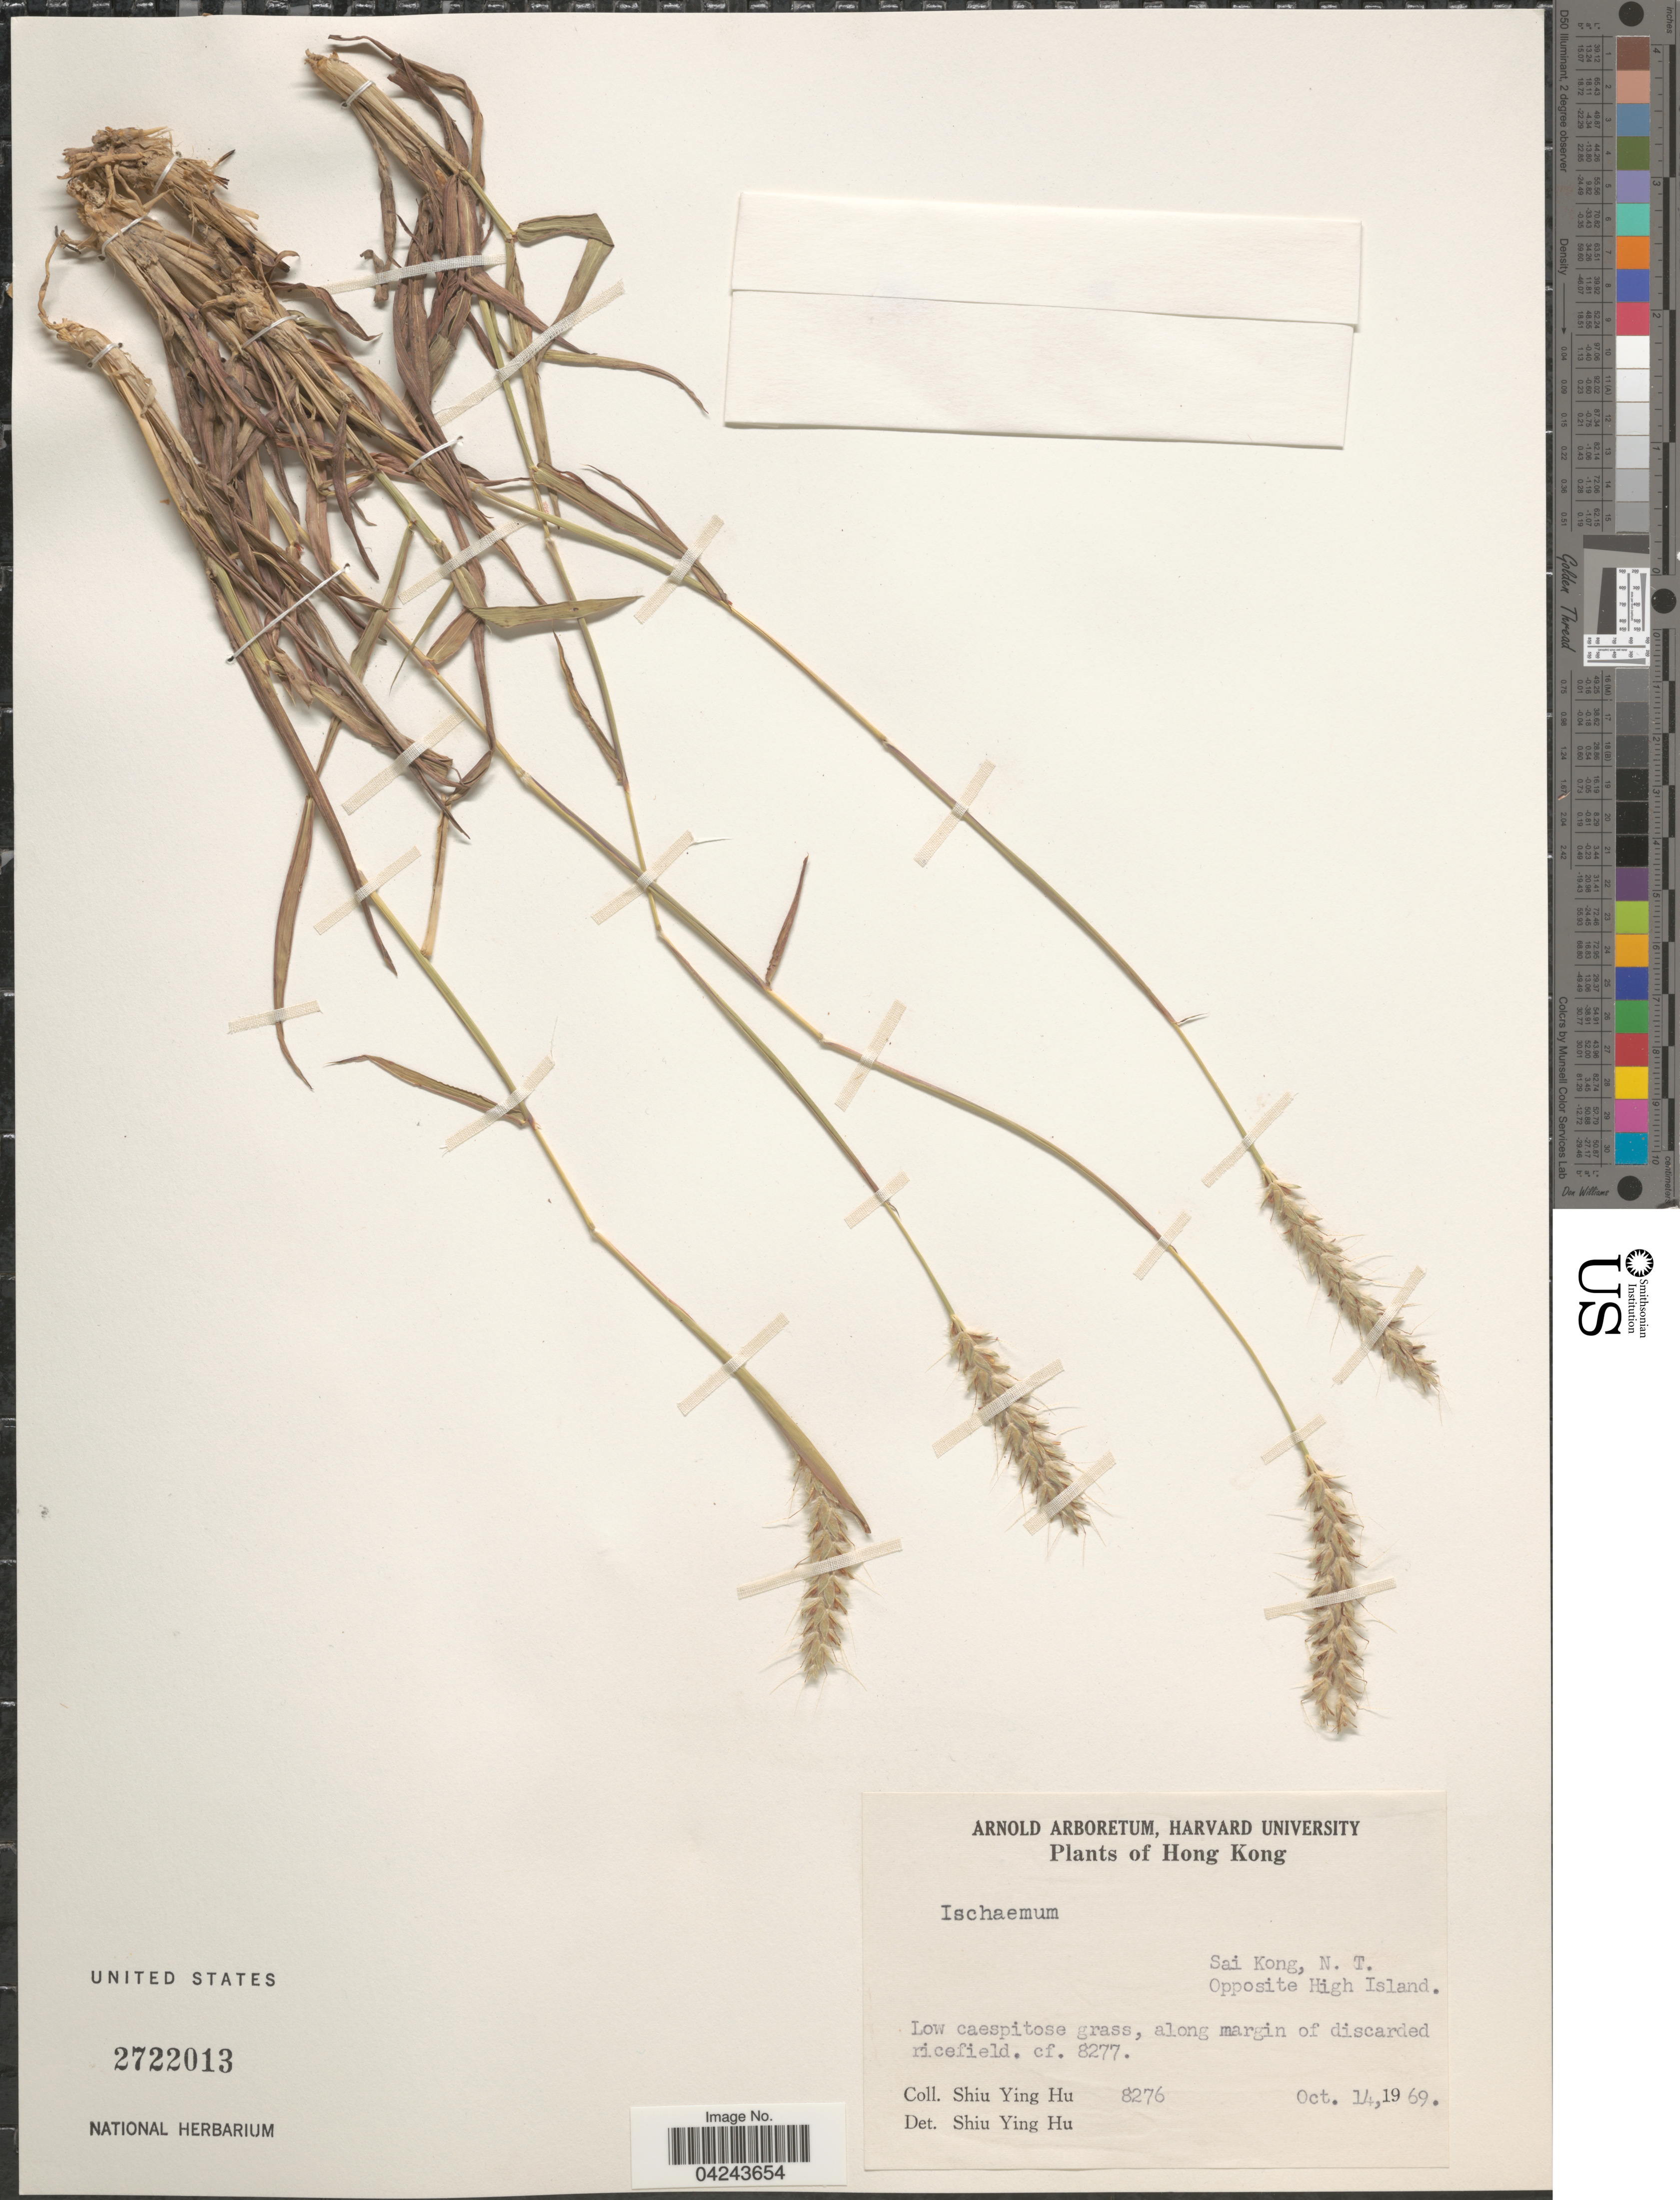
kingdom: Plantae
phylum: Tracheophyta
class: Liliopsida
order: Poales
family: Poaceae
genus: Ischaemum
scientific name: Ischaemum sp.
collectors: S. Y. Hu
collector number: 8276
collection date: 1969-10-14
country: China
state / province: Hong Kong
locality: Sai Kong, N.T. Opposite High Island. Low caespitose grass, along margin of discarded ricefield. cf. 8277.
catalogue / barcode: US 2722013